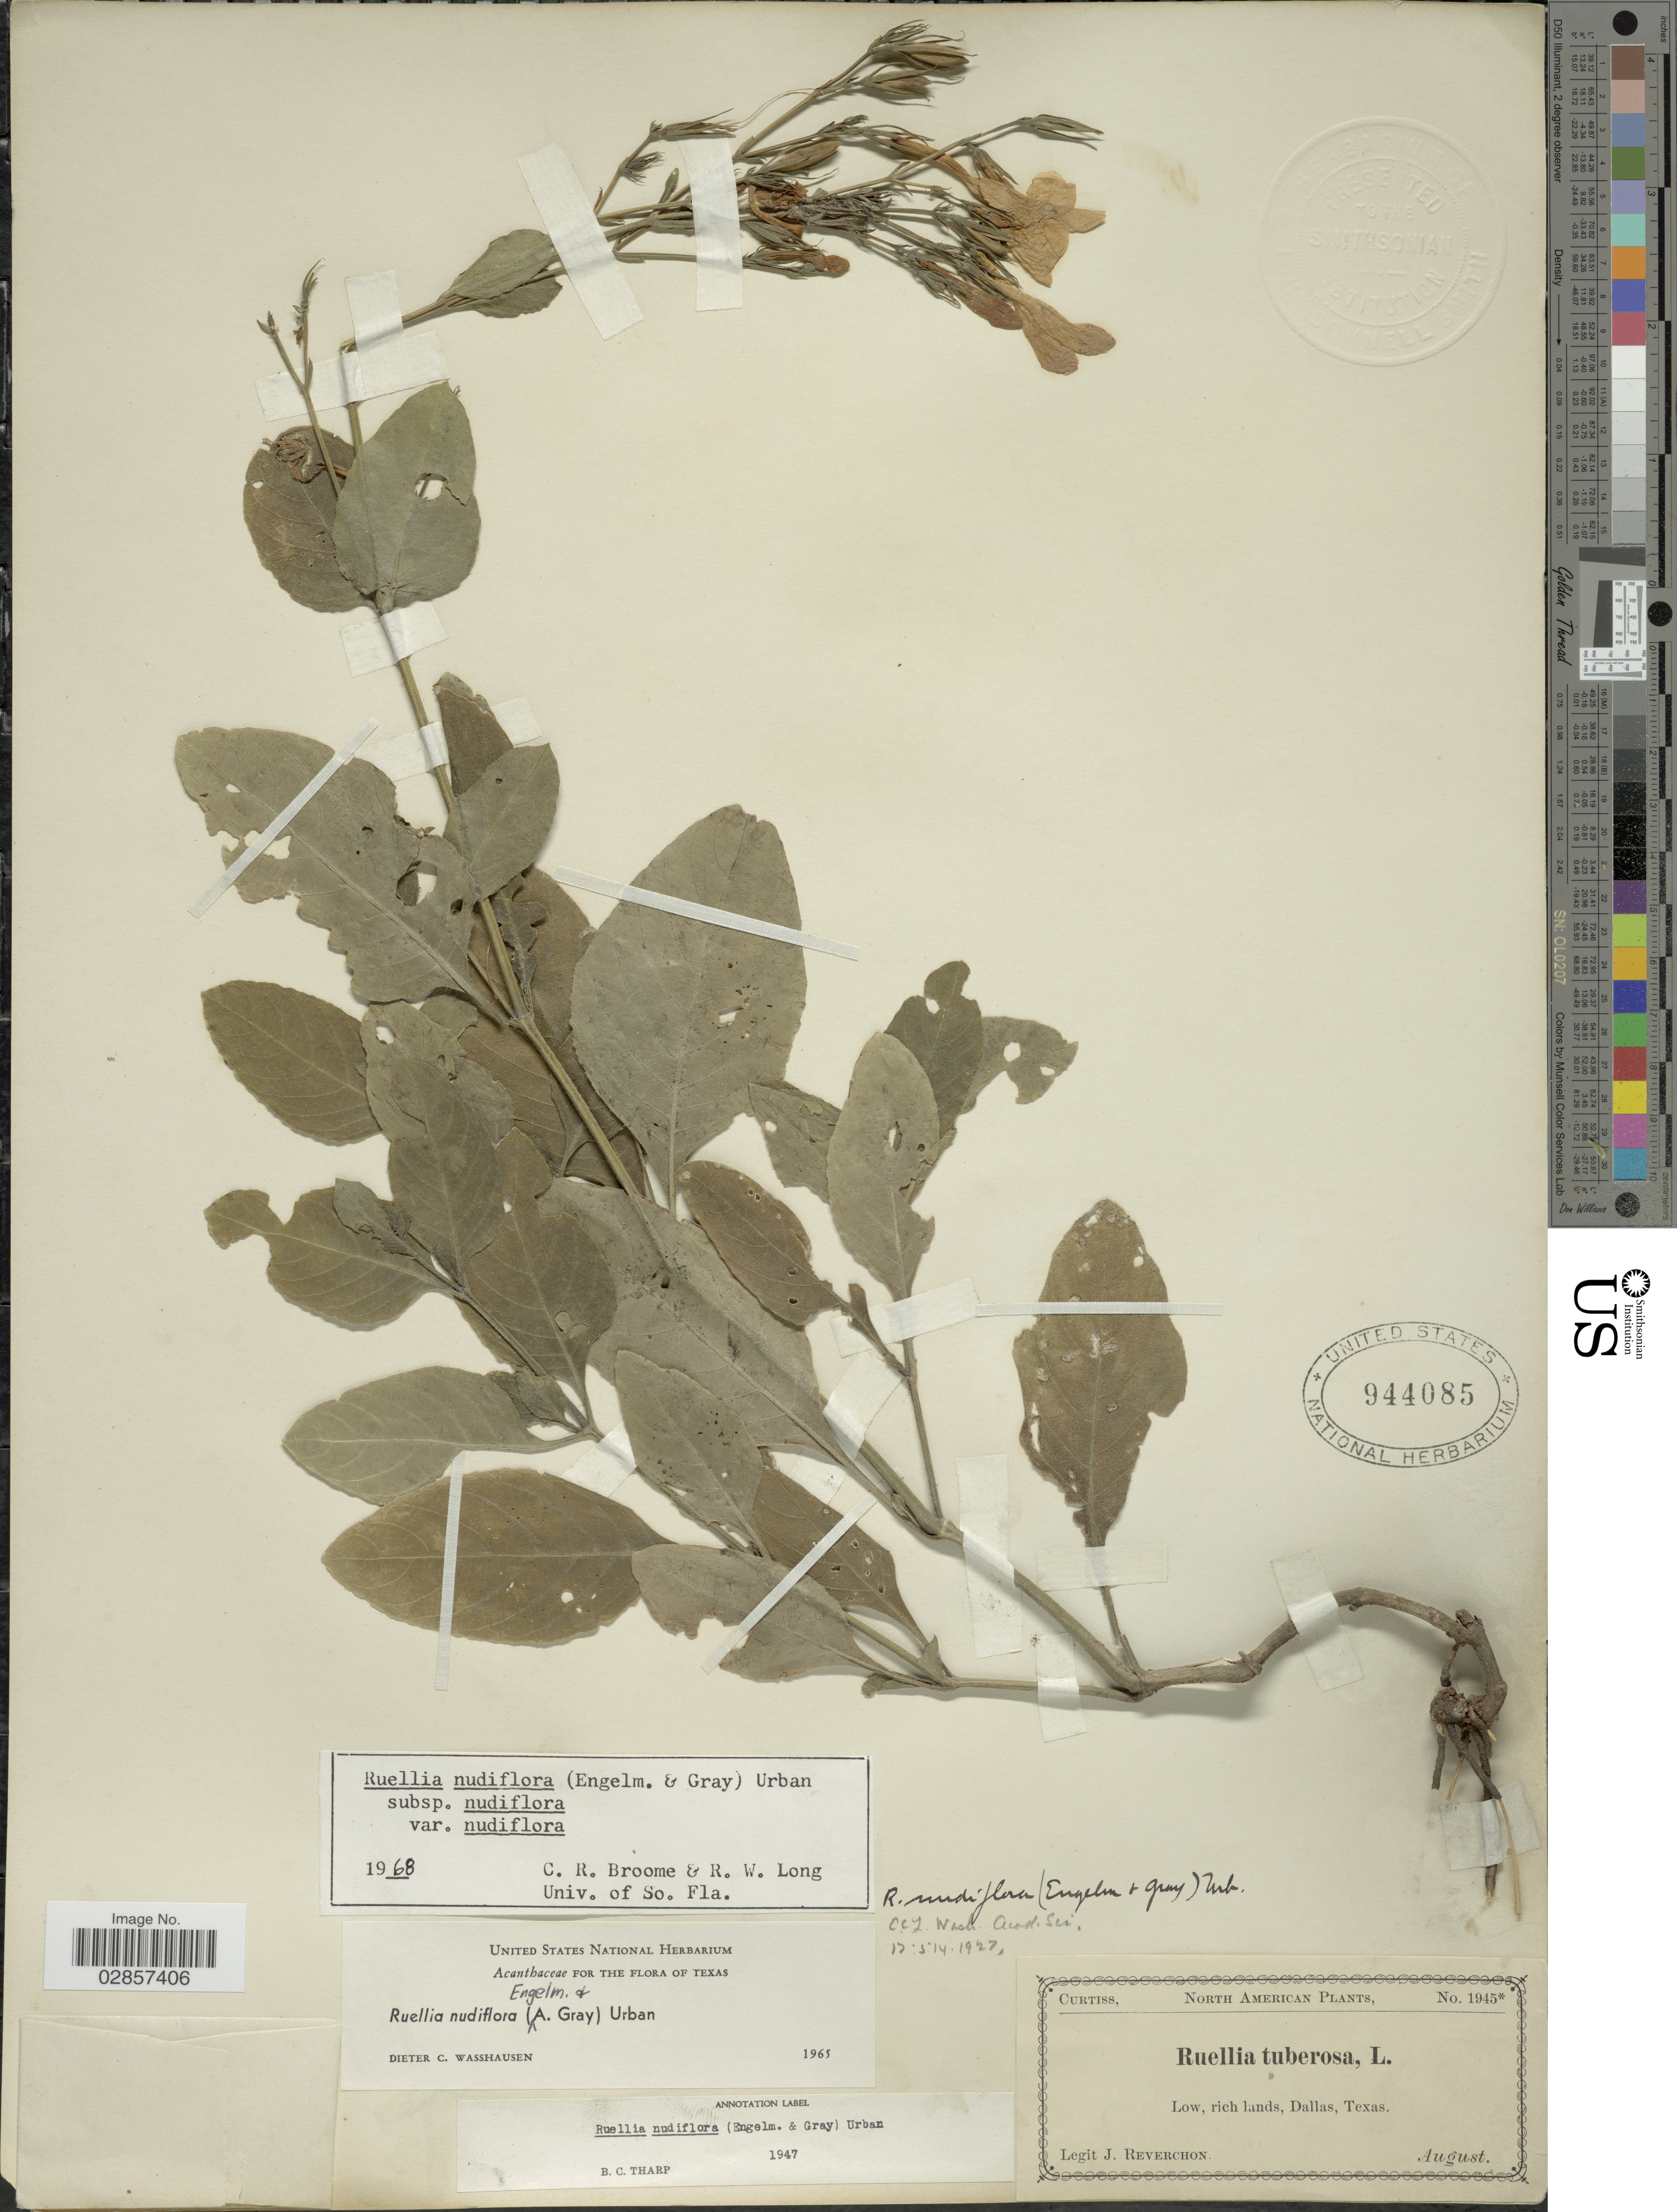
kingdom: Plantae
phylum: Tracheophyta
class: Magnoliopsida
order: Lamiales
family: Acanthaceae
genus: Ruellia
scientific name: Ruellia nudiflora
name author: (Engelm. & A. Gray) Urb.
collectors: J. Reverchon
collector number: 1945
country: United States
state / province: Texas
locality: Low, rich lands, Dallas.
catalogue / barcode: US 944085